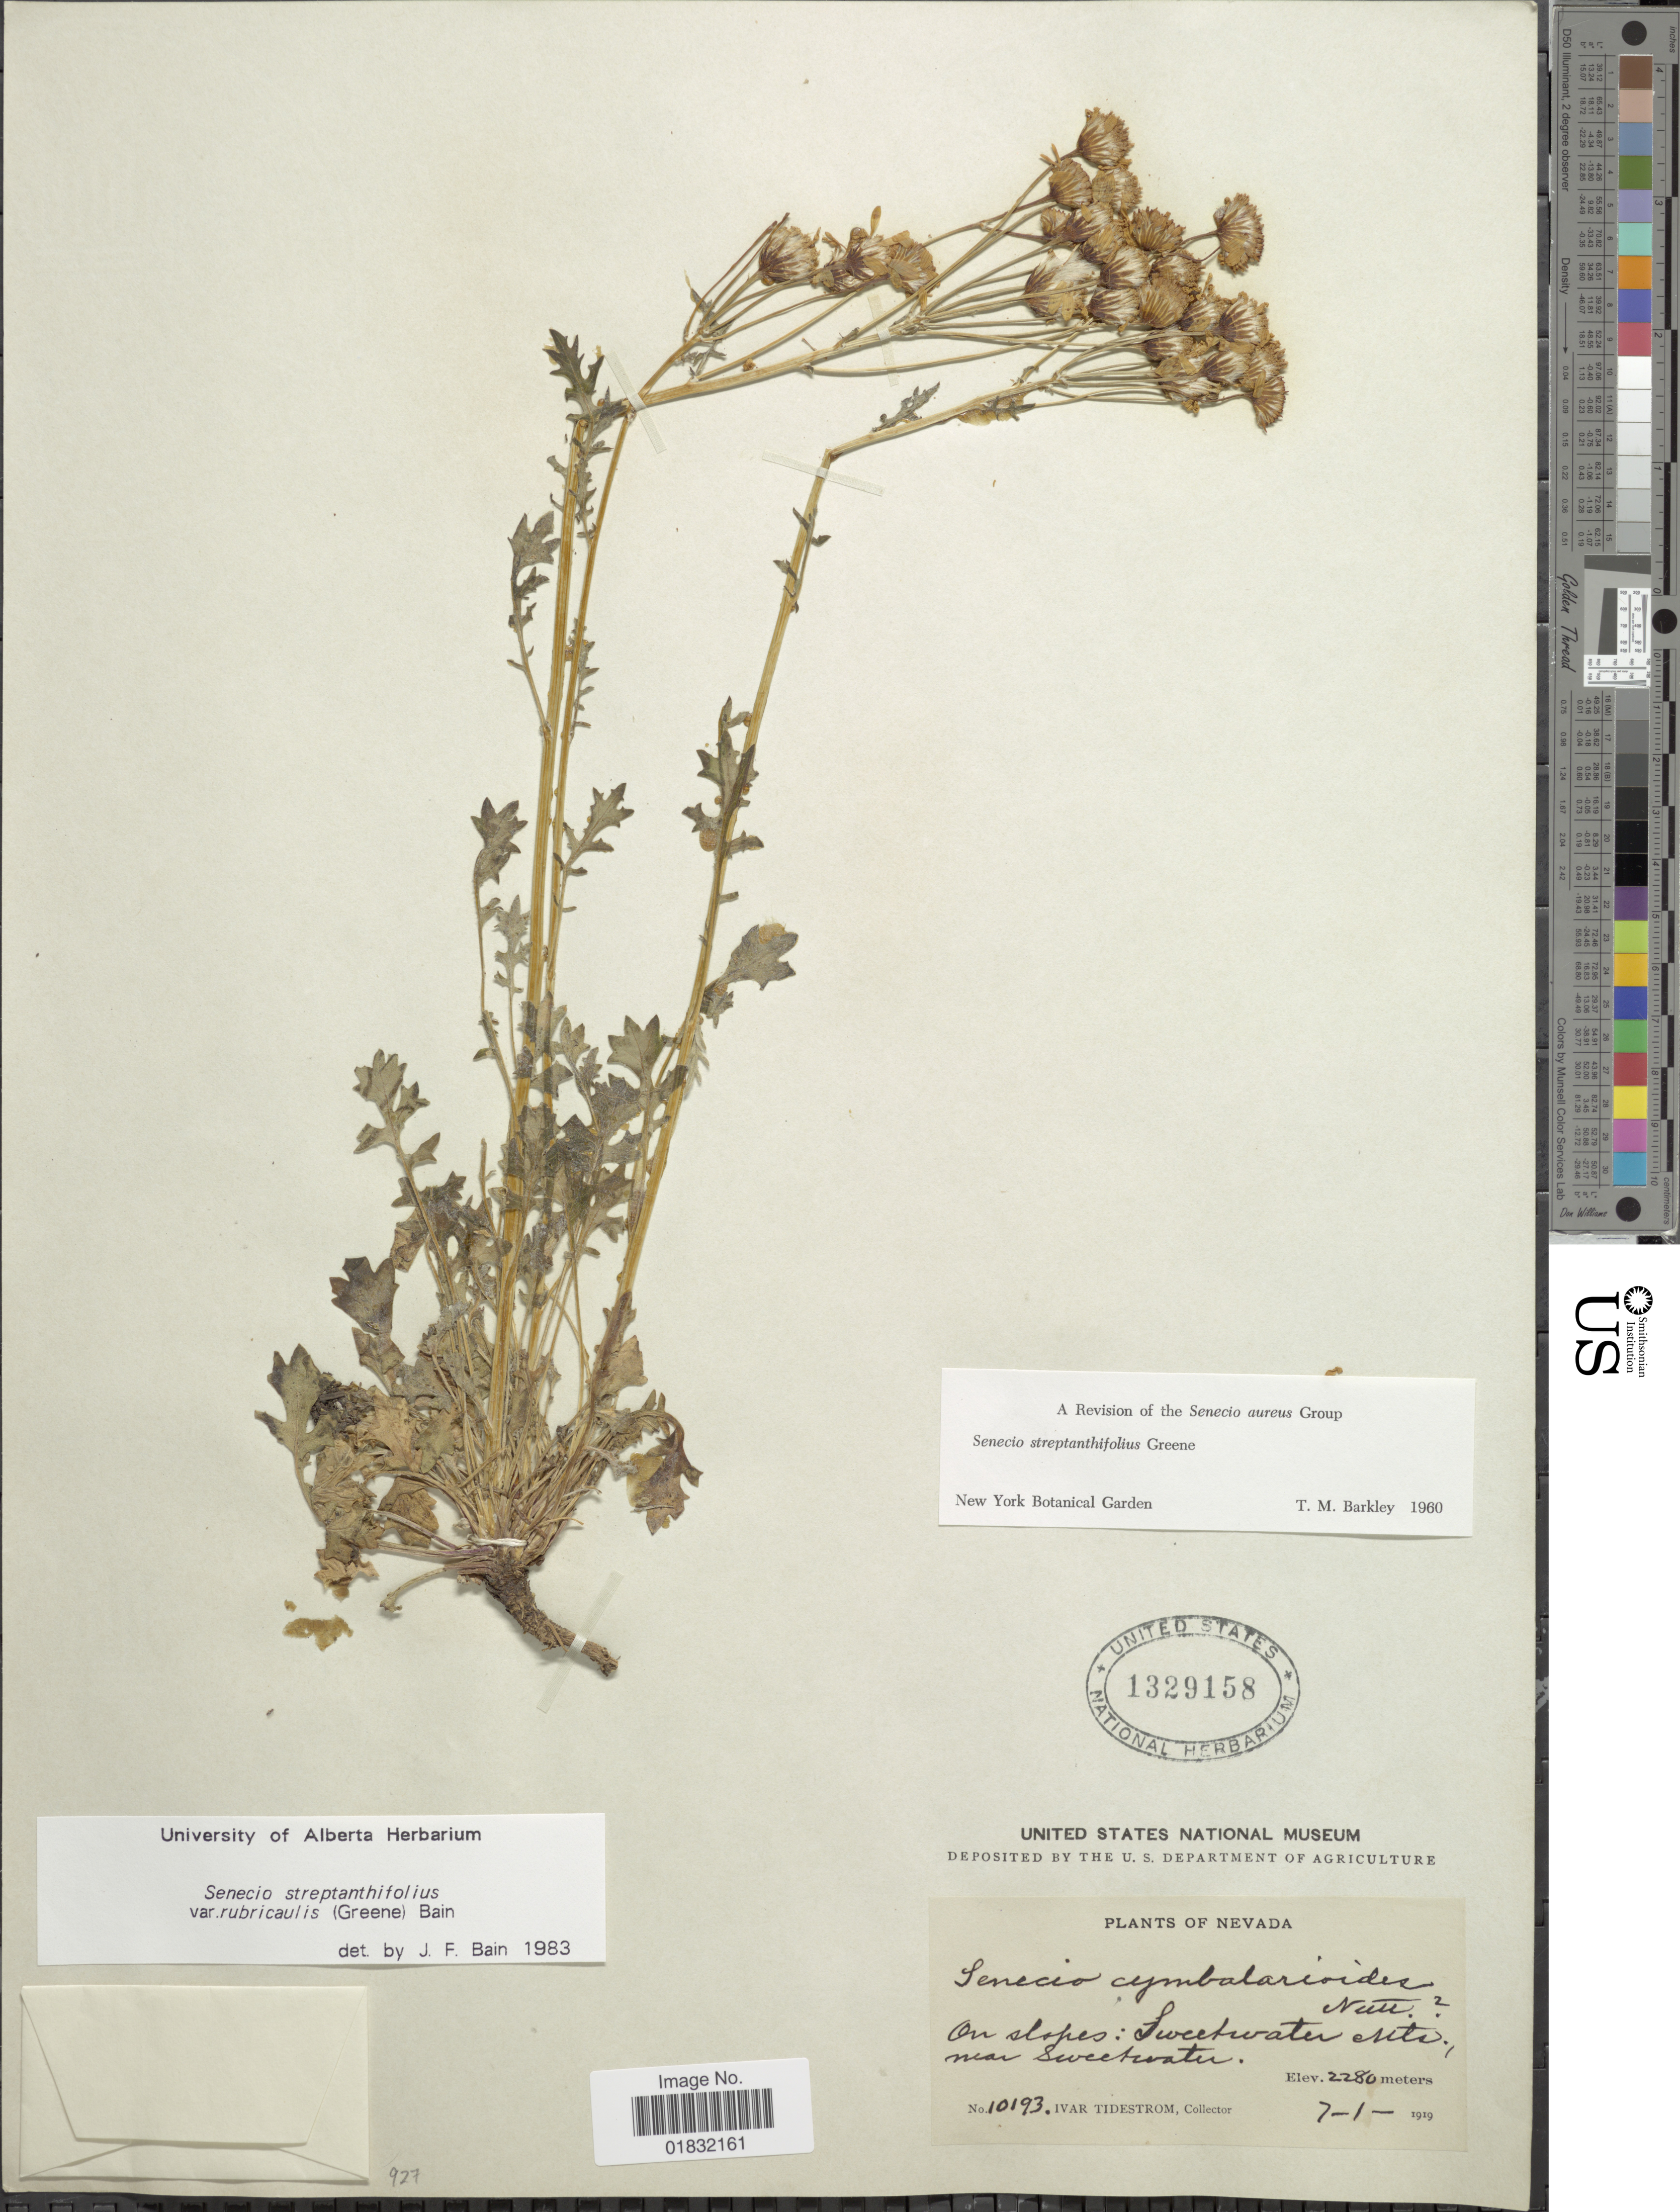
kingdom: Plantae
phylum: Tracheophyta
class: Magnoliopsida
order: Asterales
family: Asteraceae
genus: Packera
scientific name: Packera streptanthifolia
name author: (Greene) W.A. Weber & Á. Löve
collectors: I. F. Tidestrom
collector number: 10193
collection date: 1919-07-01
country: United States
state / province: Nevada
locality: On slopes: Sweetwater Mts., near Sweetwater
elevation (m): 2280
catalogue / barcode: US 1329158